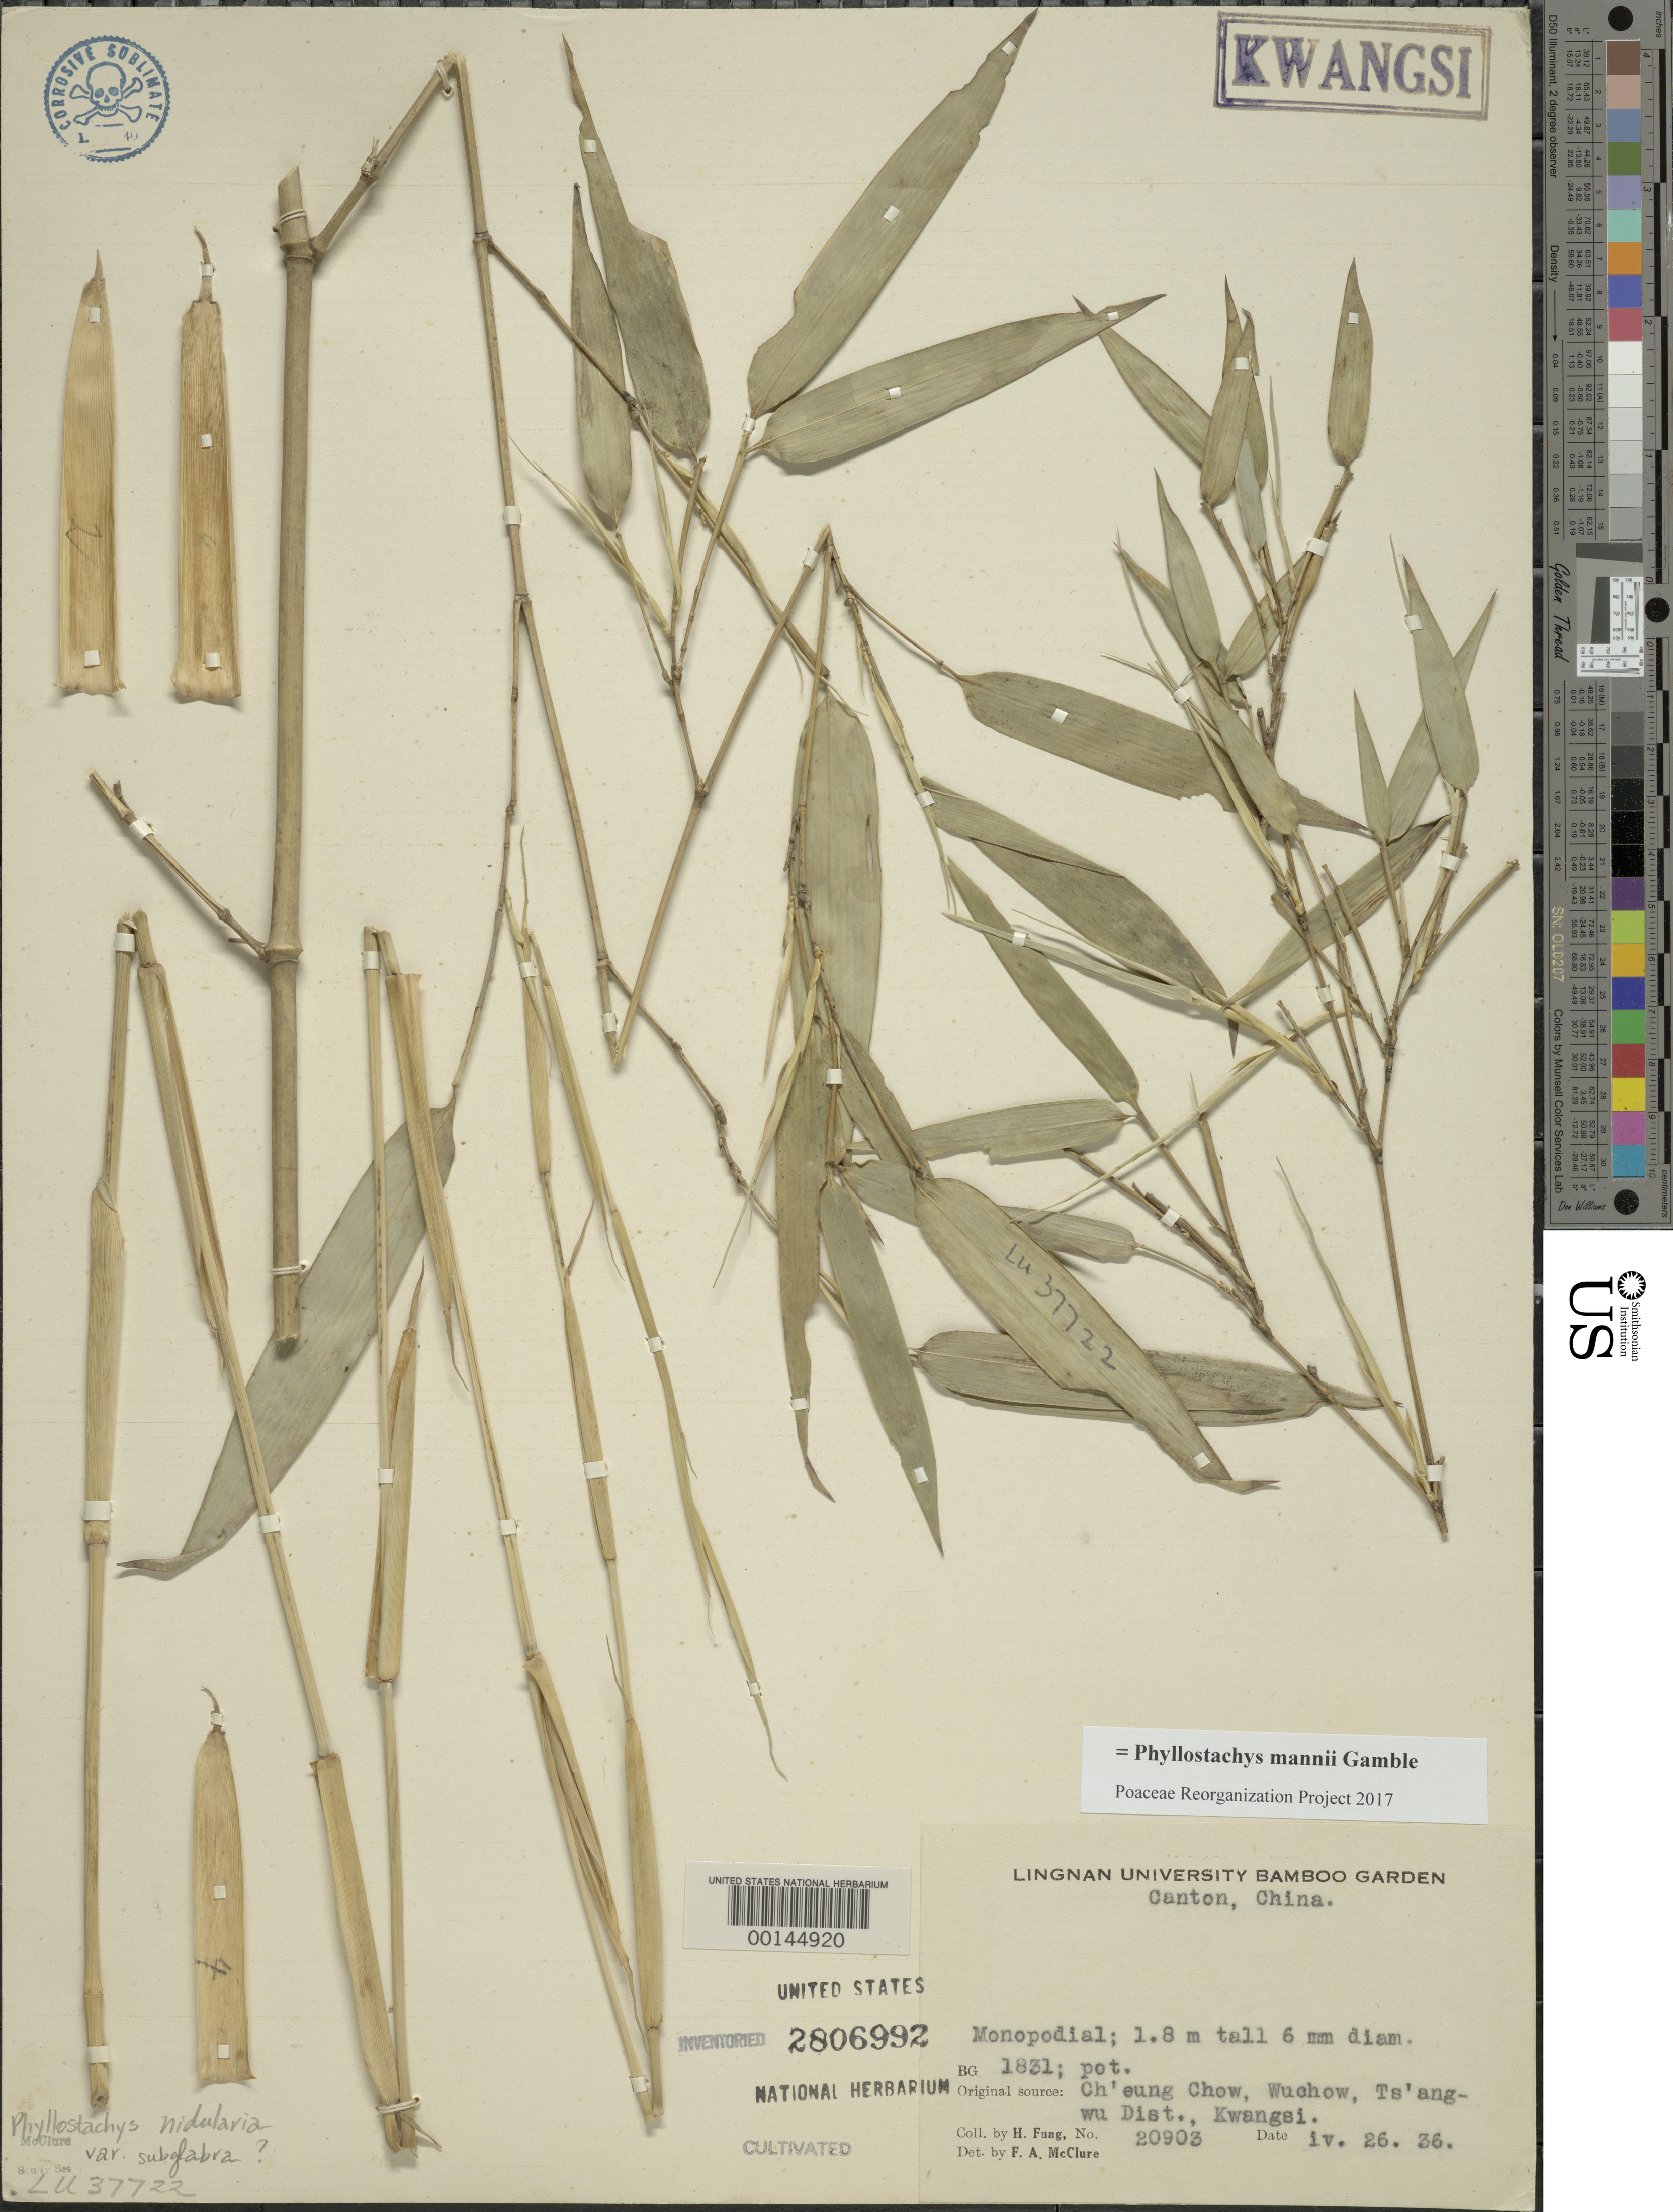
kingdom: Plantae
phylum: Tracheophyta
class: Liliopsida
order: Poales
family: Poaceae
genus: Phyllostachys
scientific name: Phyllostachys nidularia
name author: Munro ex Fenzi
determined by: Poaceae Reorganization Project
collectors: H. L. Fung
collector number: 20903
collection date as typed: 26 Apr 1936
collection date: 1936-04-26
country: China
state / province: Jiangxi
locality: Ts'ang-wu, wuchow, ch'eung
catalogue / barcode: US 2806992